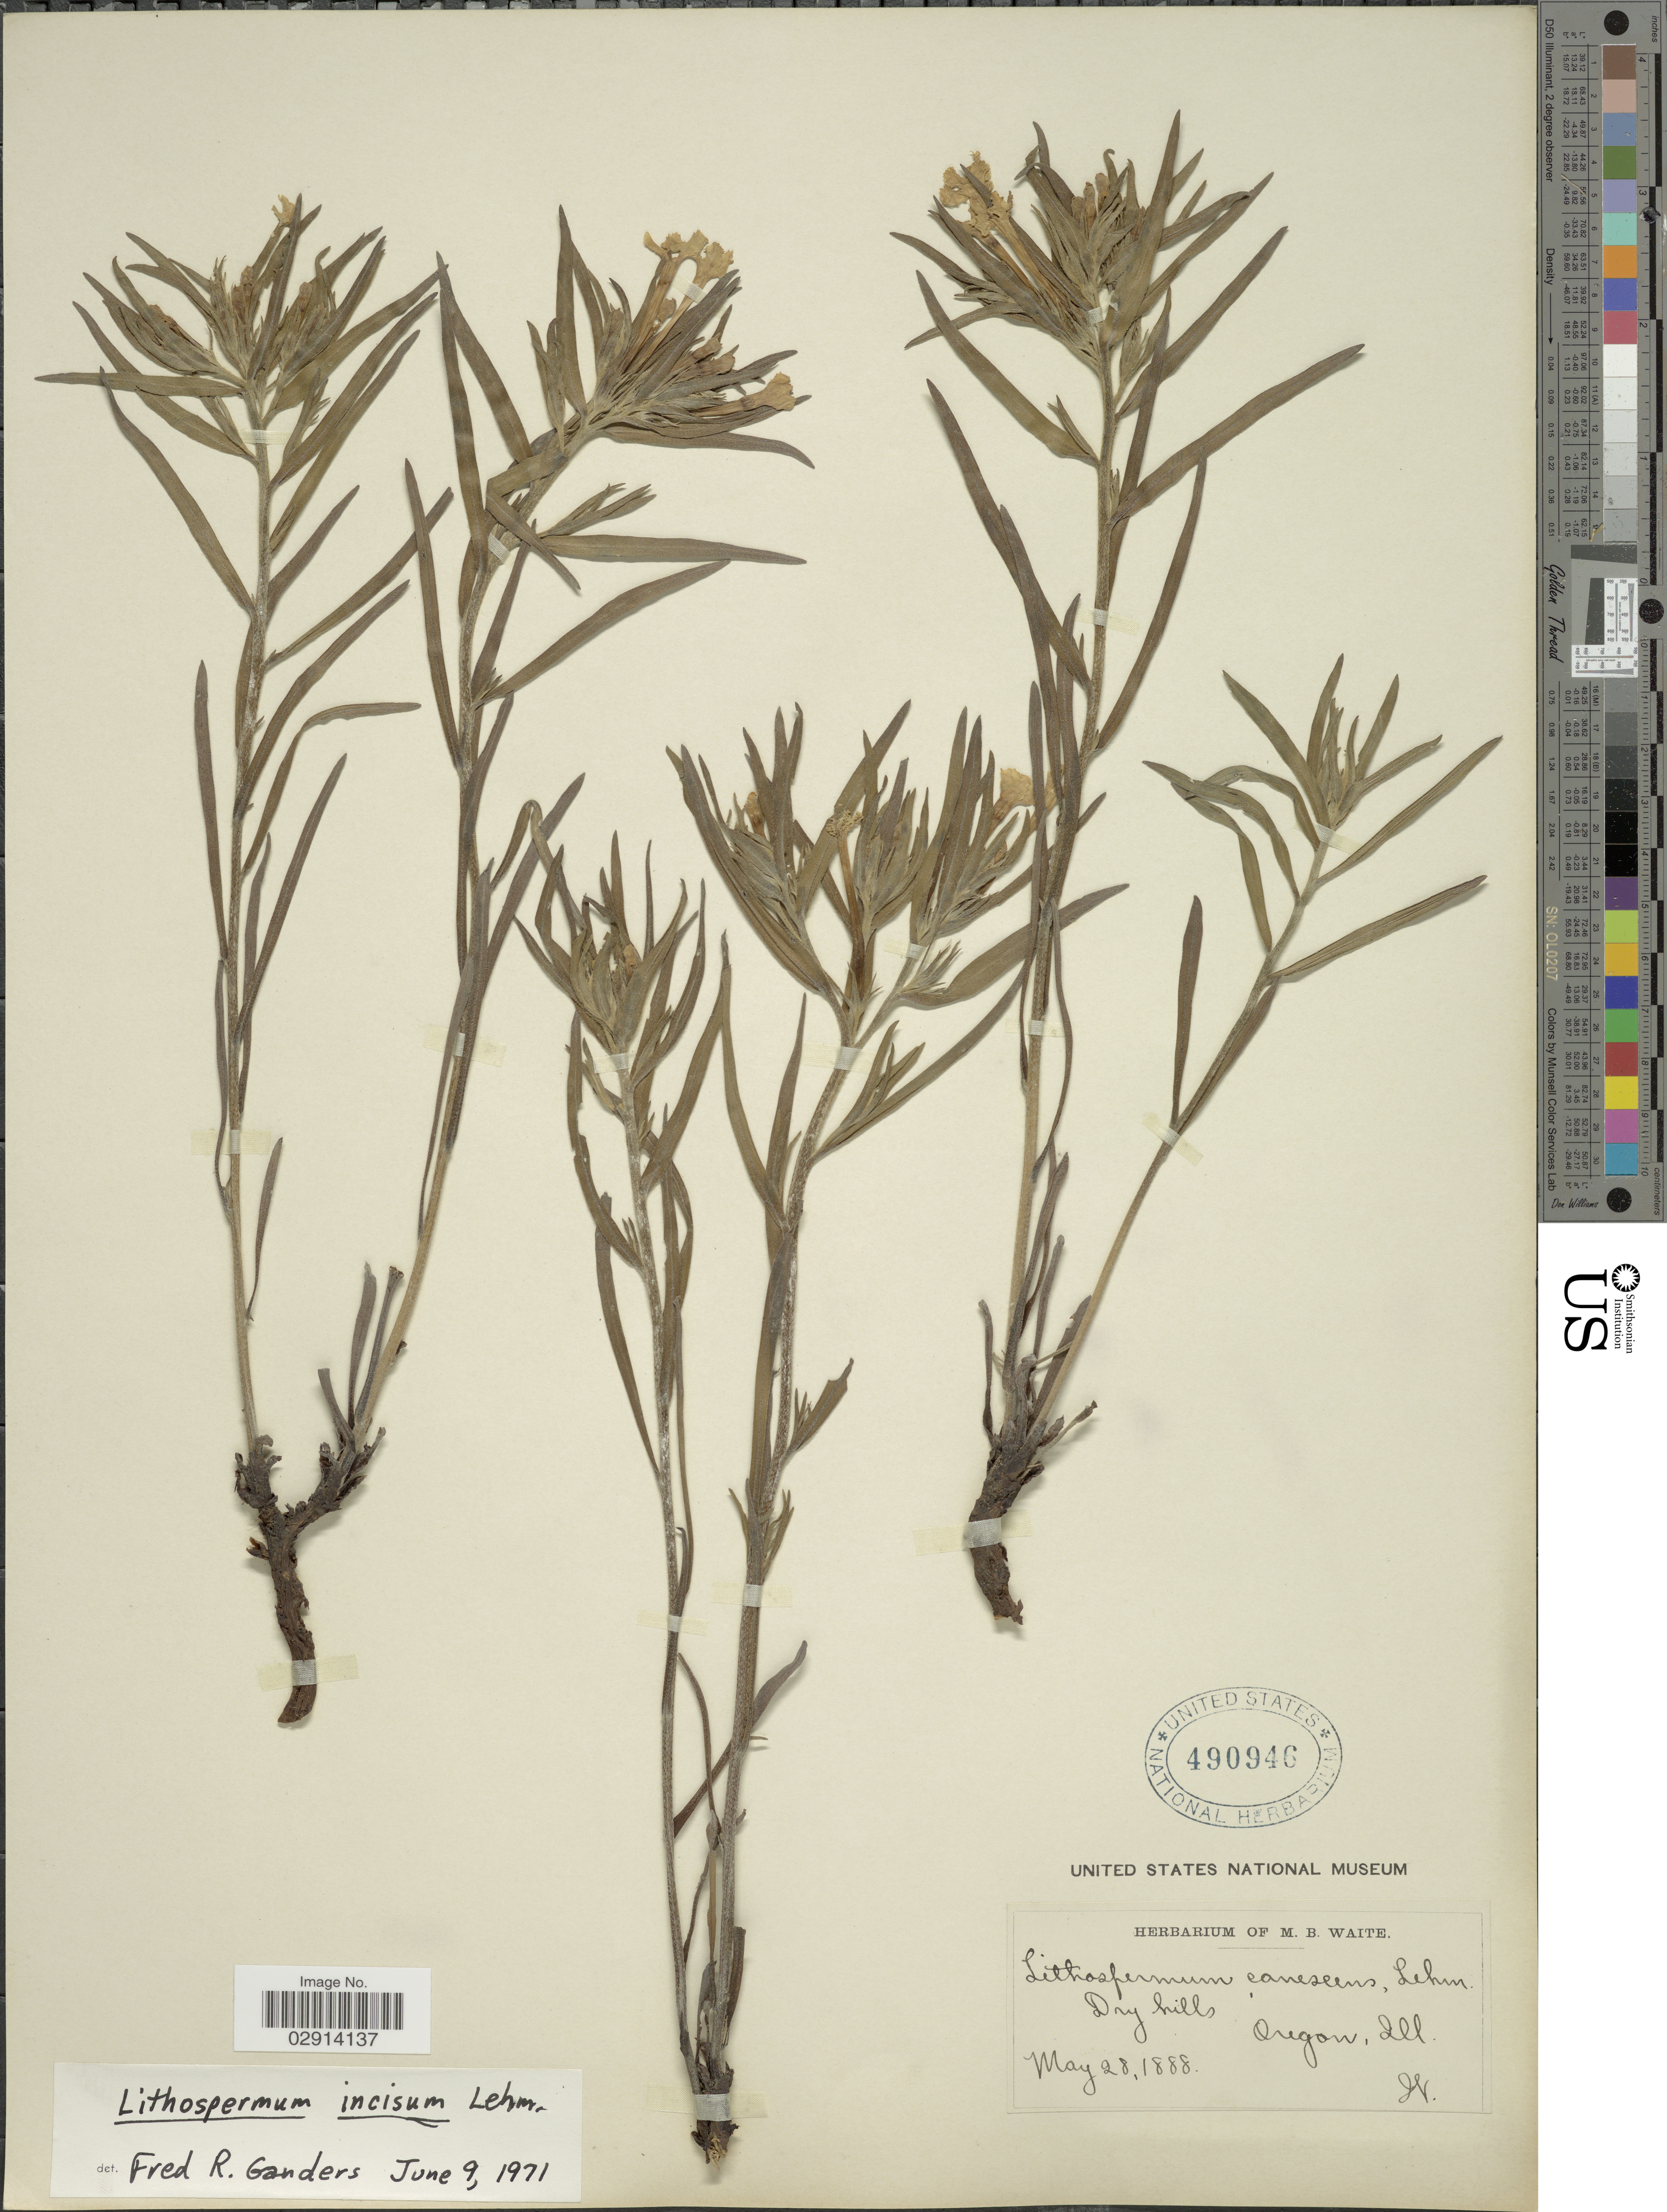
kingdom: Plantae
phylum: Tracheophyta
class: Magnoliopsida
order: Boraginales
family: Boraginaceae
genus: Lithospermum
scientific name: Lithospermum incisum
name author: Lehm.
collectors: M. B. Waite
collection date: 1888-05-28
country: United States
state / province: Illinois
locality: Dry hills, Oregon, Ill.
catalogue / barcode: US 490946